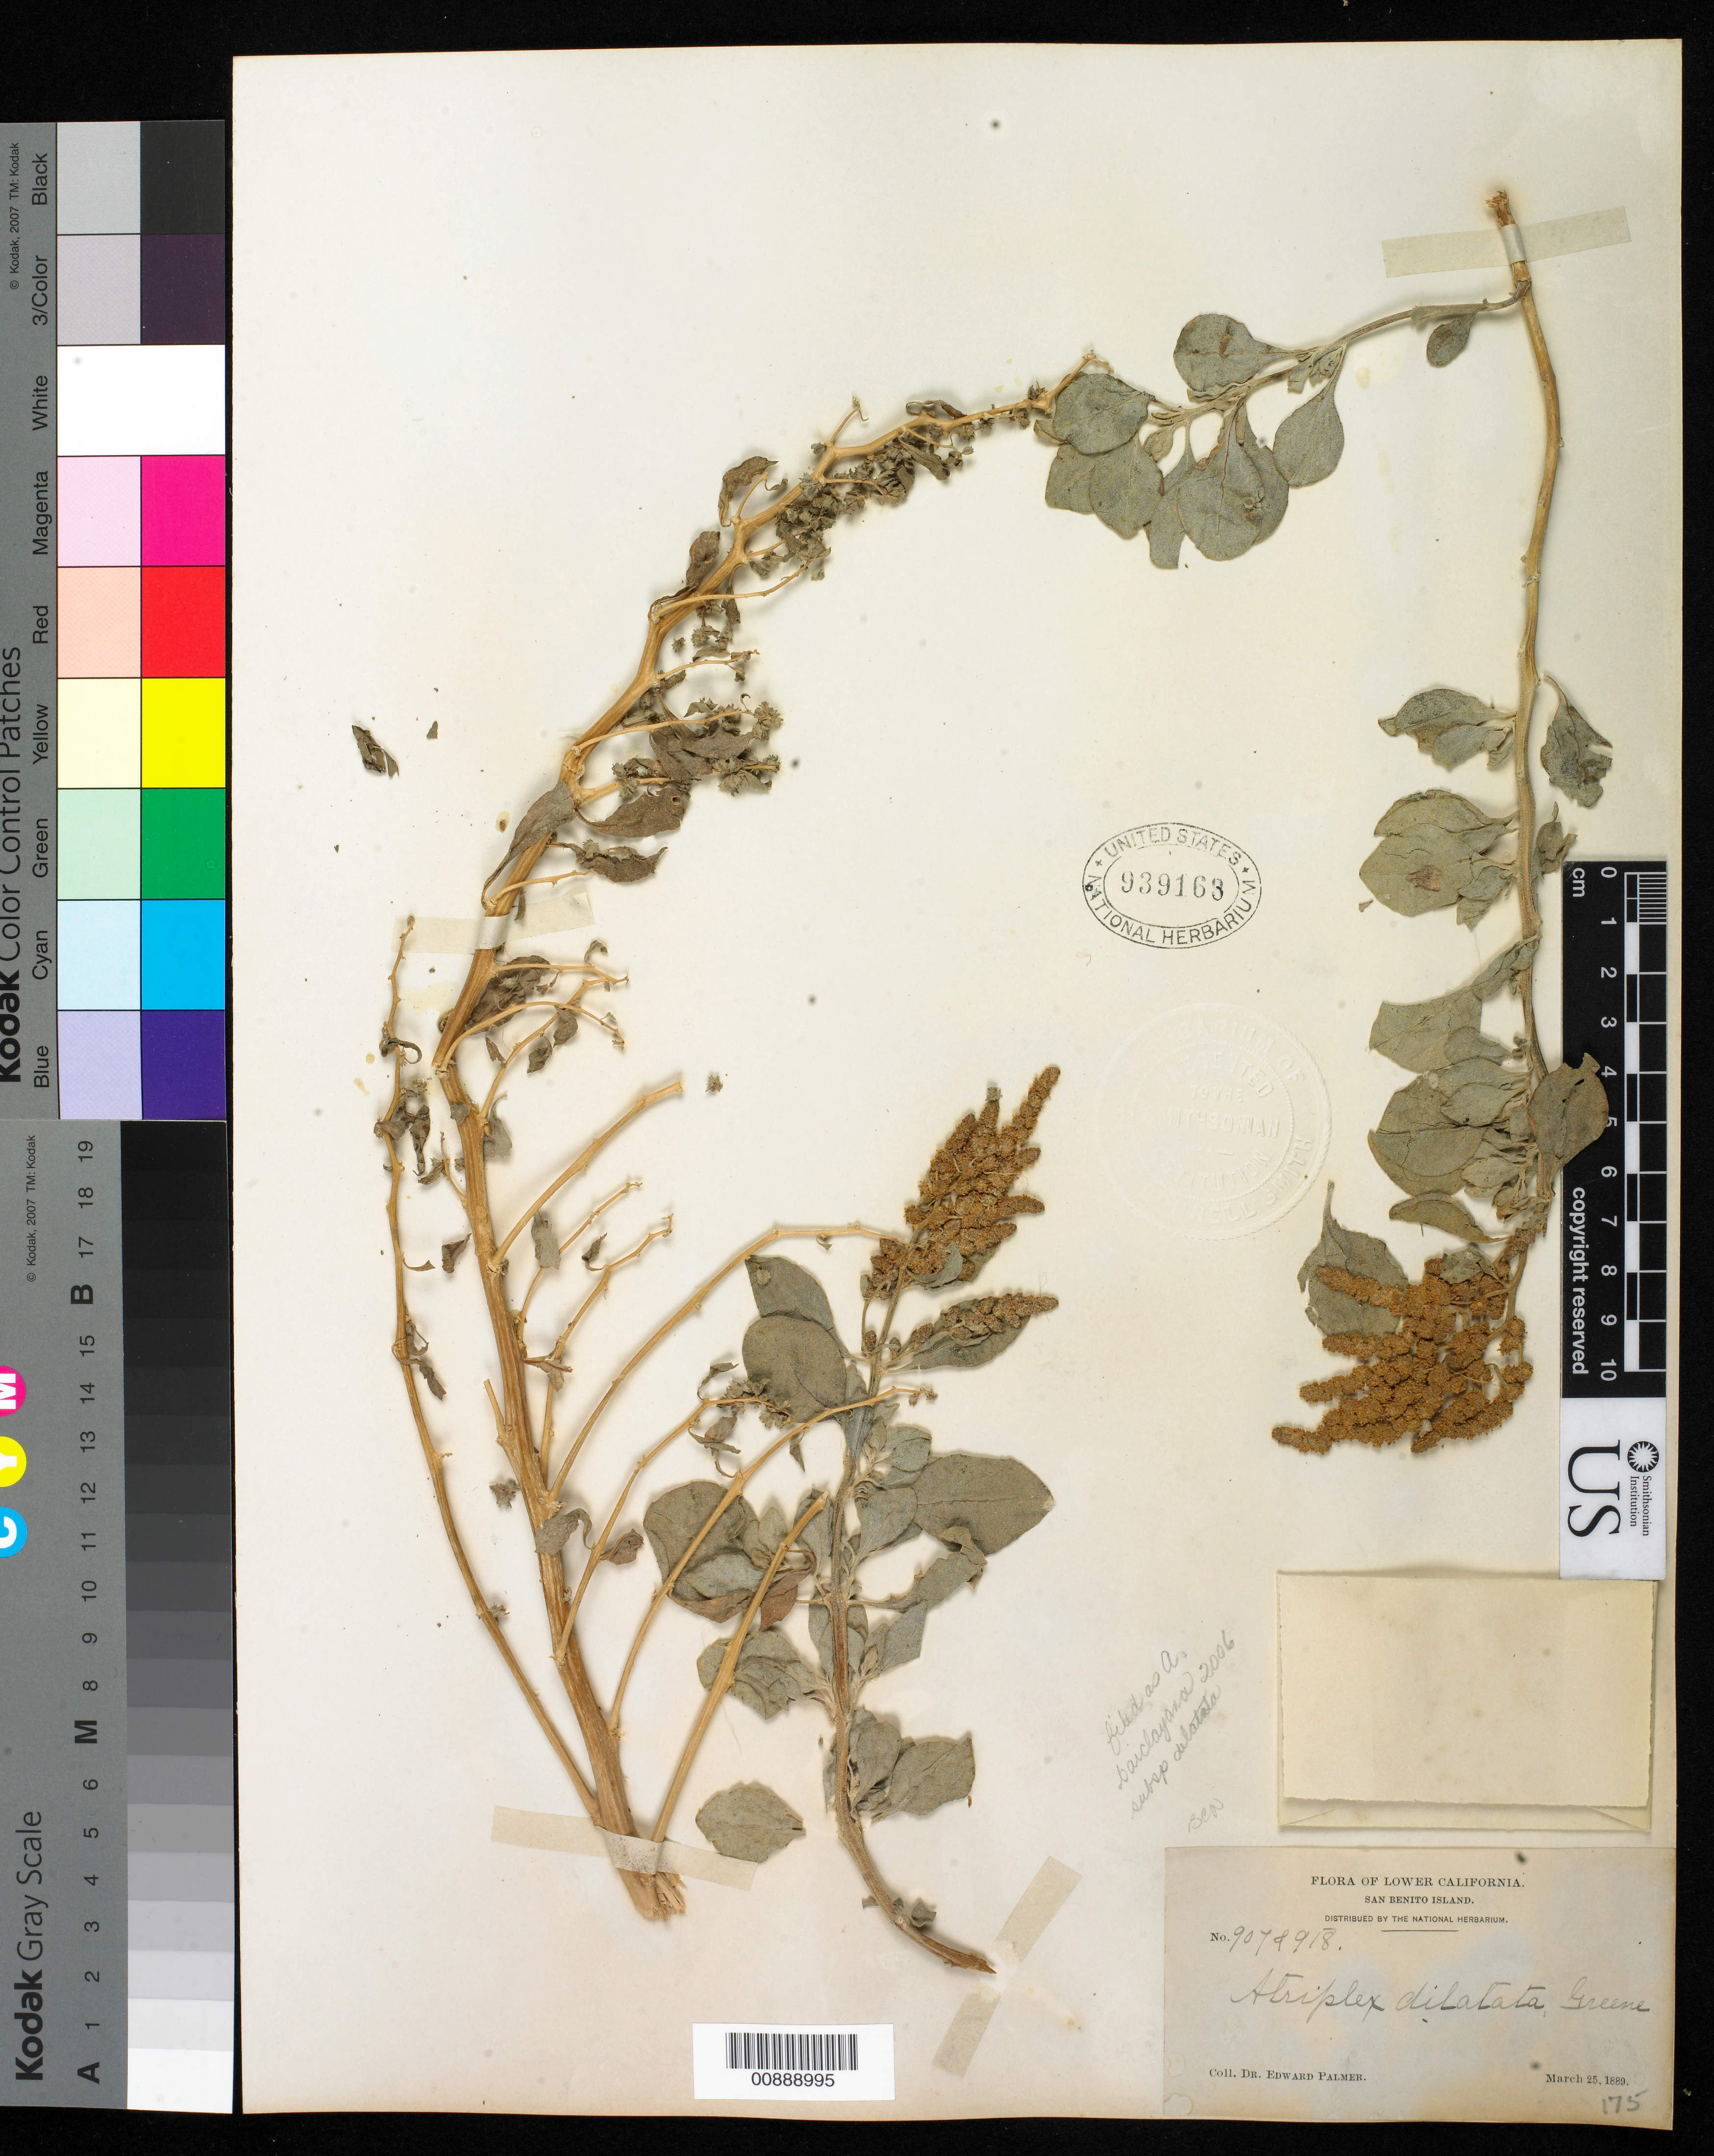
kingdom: Plantae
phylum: Tracheophyta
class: Magnoliopsida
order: Caryophyllales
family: Amaranthaceae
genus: Atriplex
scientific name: Atriplex barclayana subsp. dilatata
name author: (Greene) H.M. Hall & Clem.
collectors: E. Palmer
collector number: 907 & 918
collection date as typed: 25 Mar 1889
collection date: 1889-03-25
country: Mexico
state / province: Baja California Norte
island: San Benito I.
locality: San Benito Island, Baja California.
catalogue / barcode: US 939163